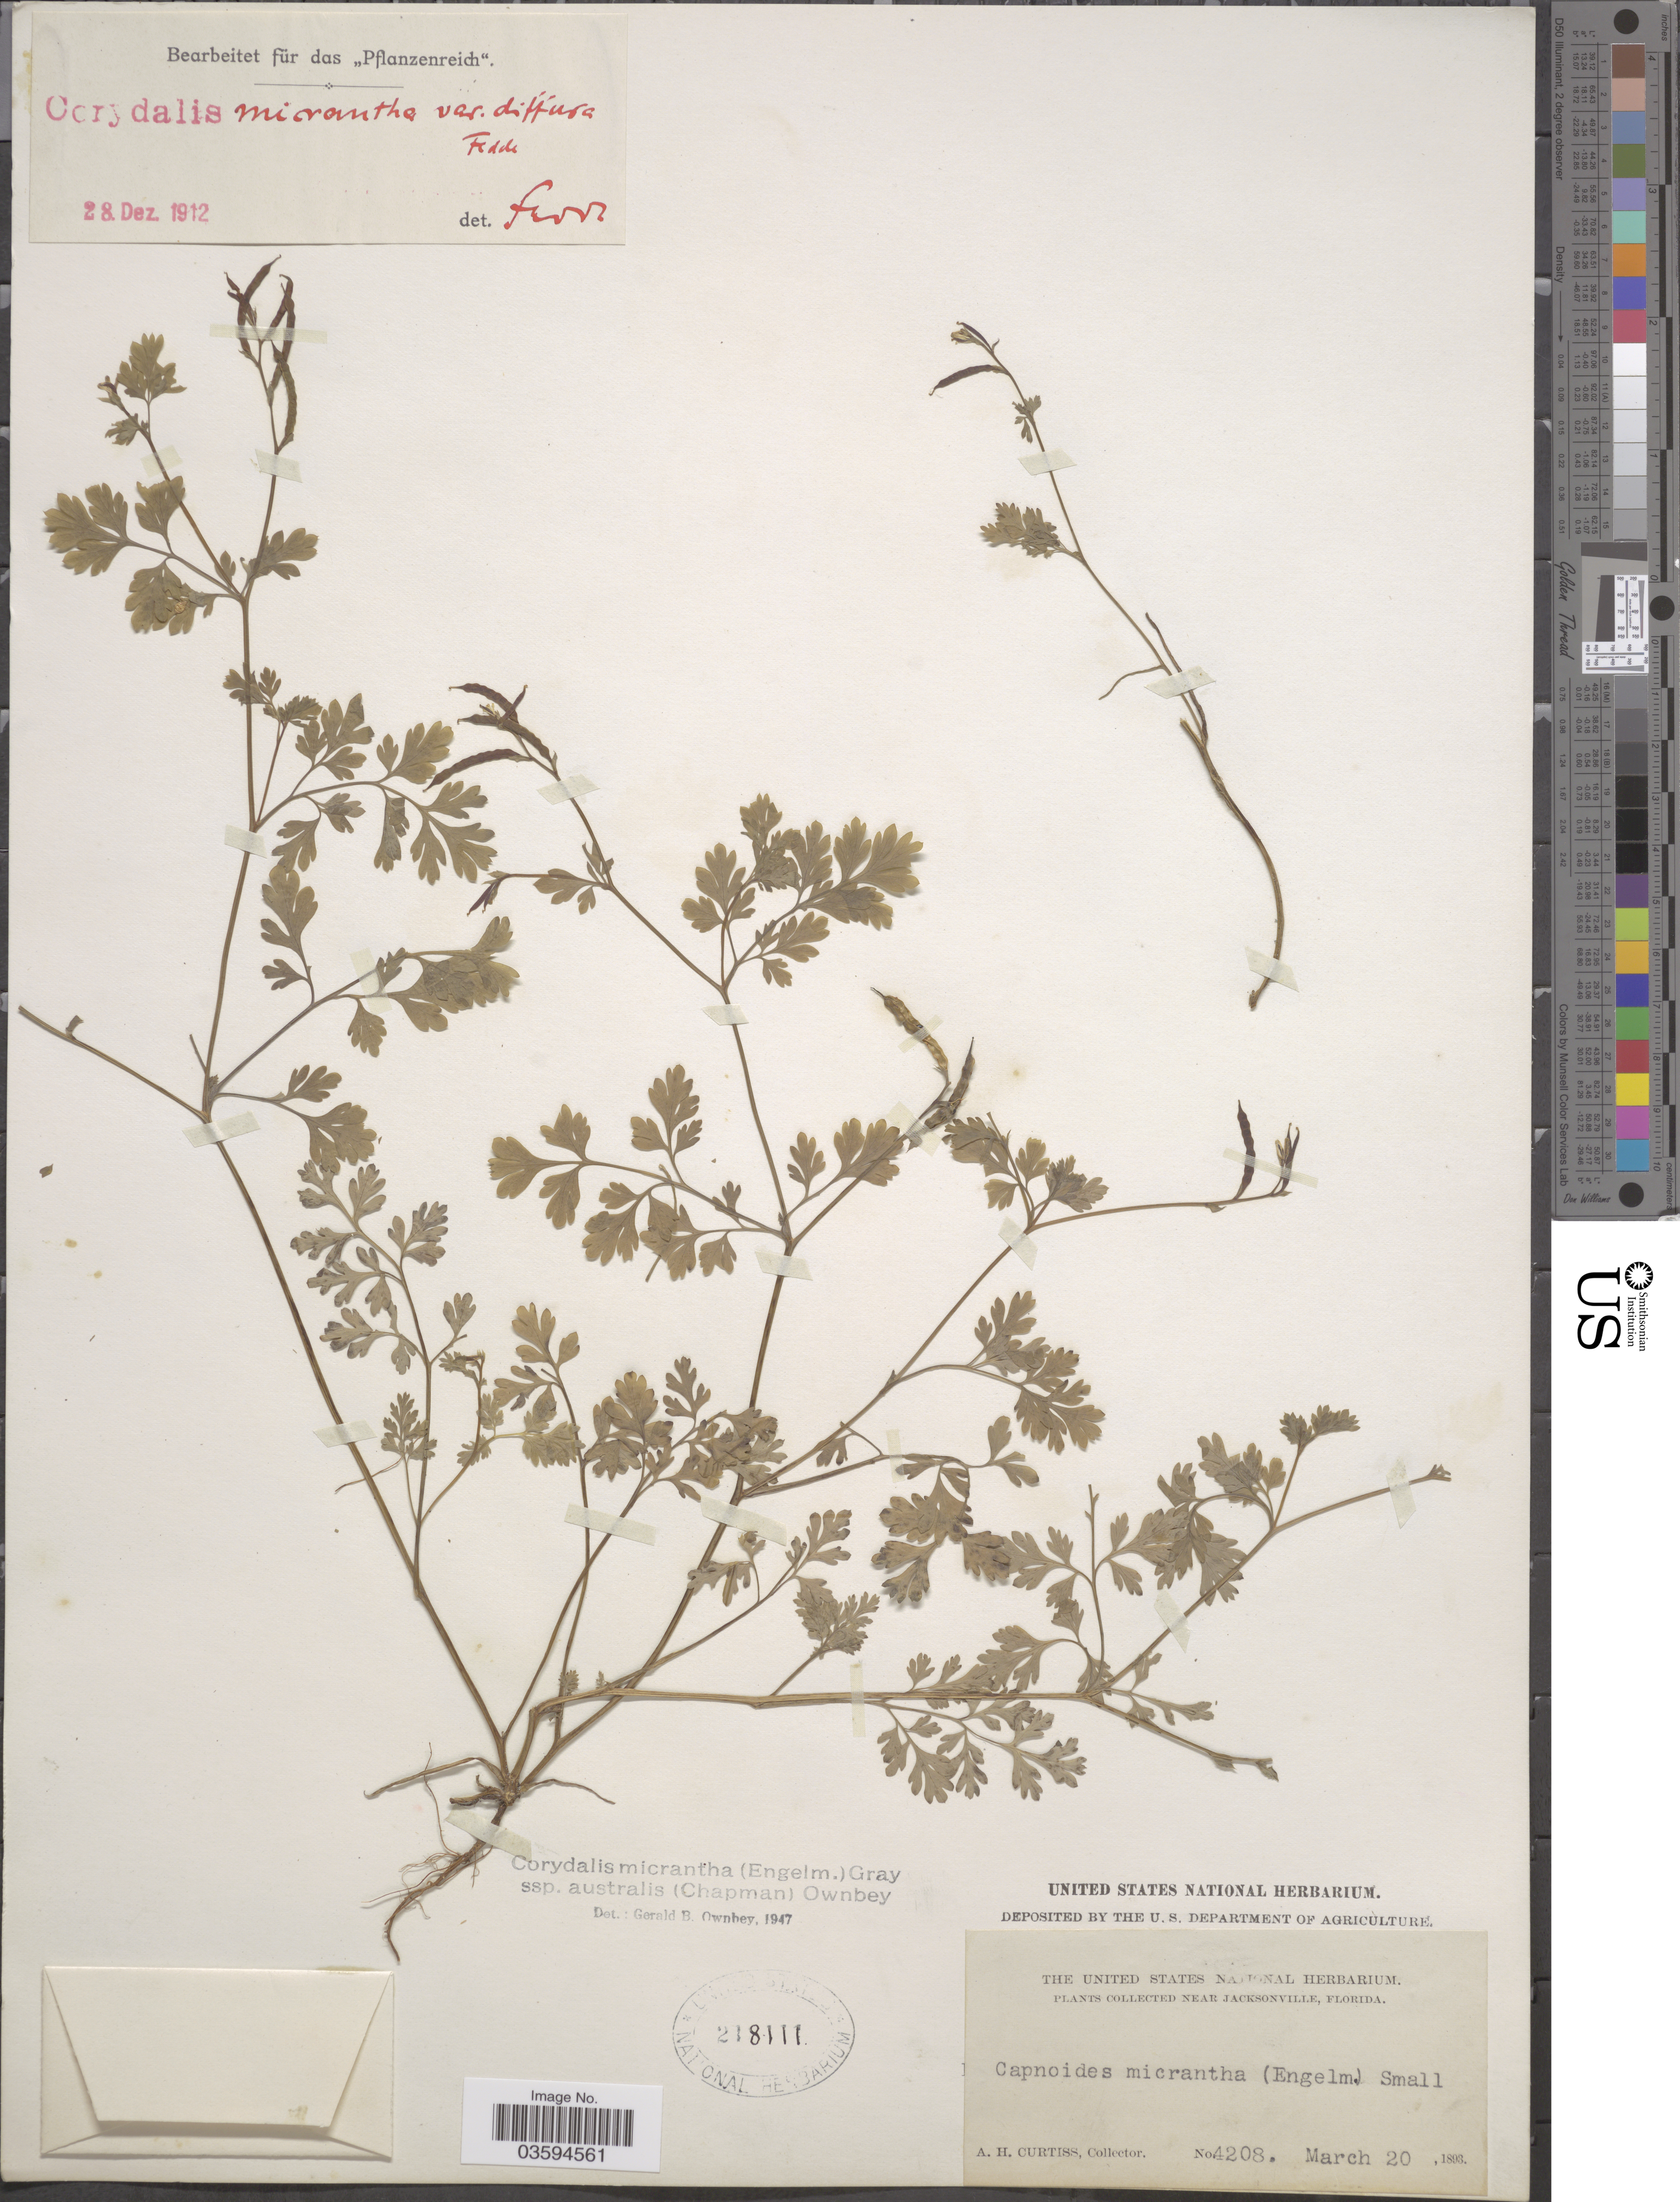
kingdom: Plantae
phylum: Tracheophyta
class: Magnoliopsida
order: Ranunculales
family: Papaveraceae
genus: Corydalis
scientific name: Corydalis micrantha subsp. australis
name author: (Chapm.) G.B. Ownbey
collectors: A. H. Curtiss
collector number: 4208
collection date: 1893-03-20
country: United States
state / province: Florida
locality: Near Jacksonville.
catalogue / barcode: US 218111